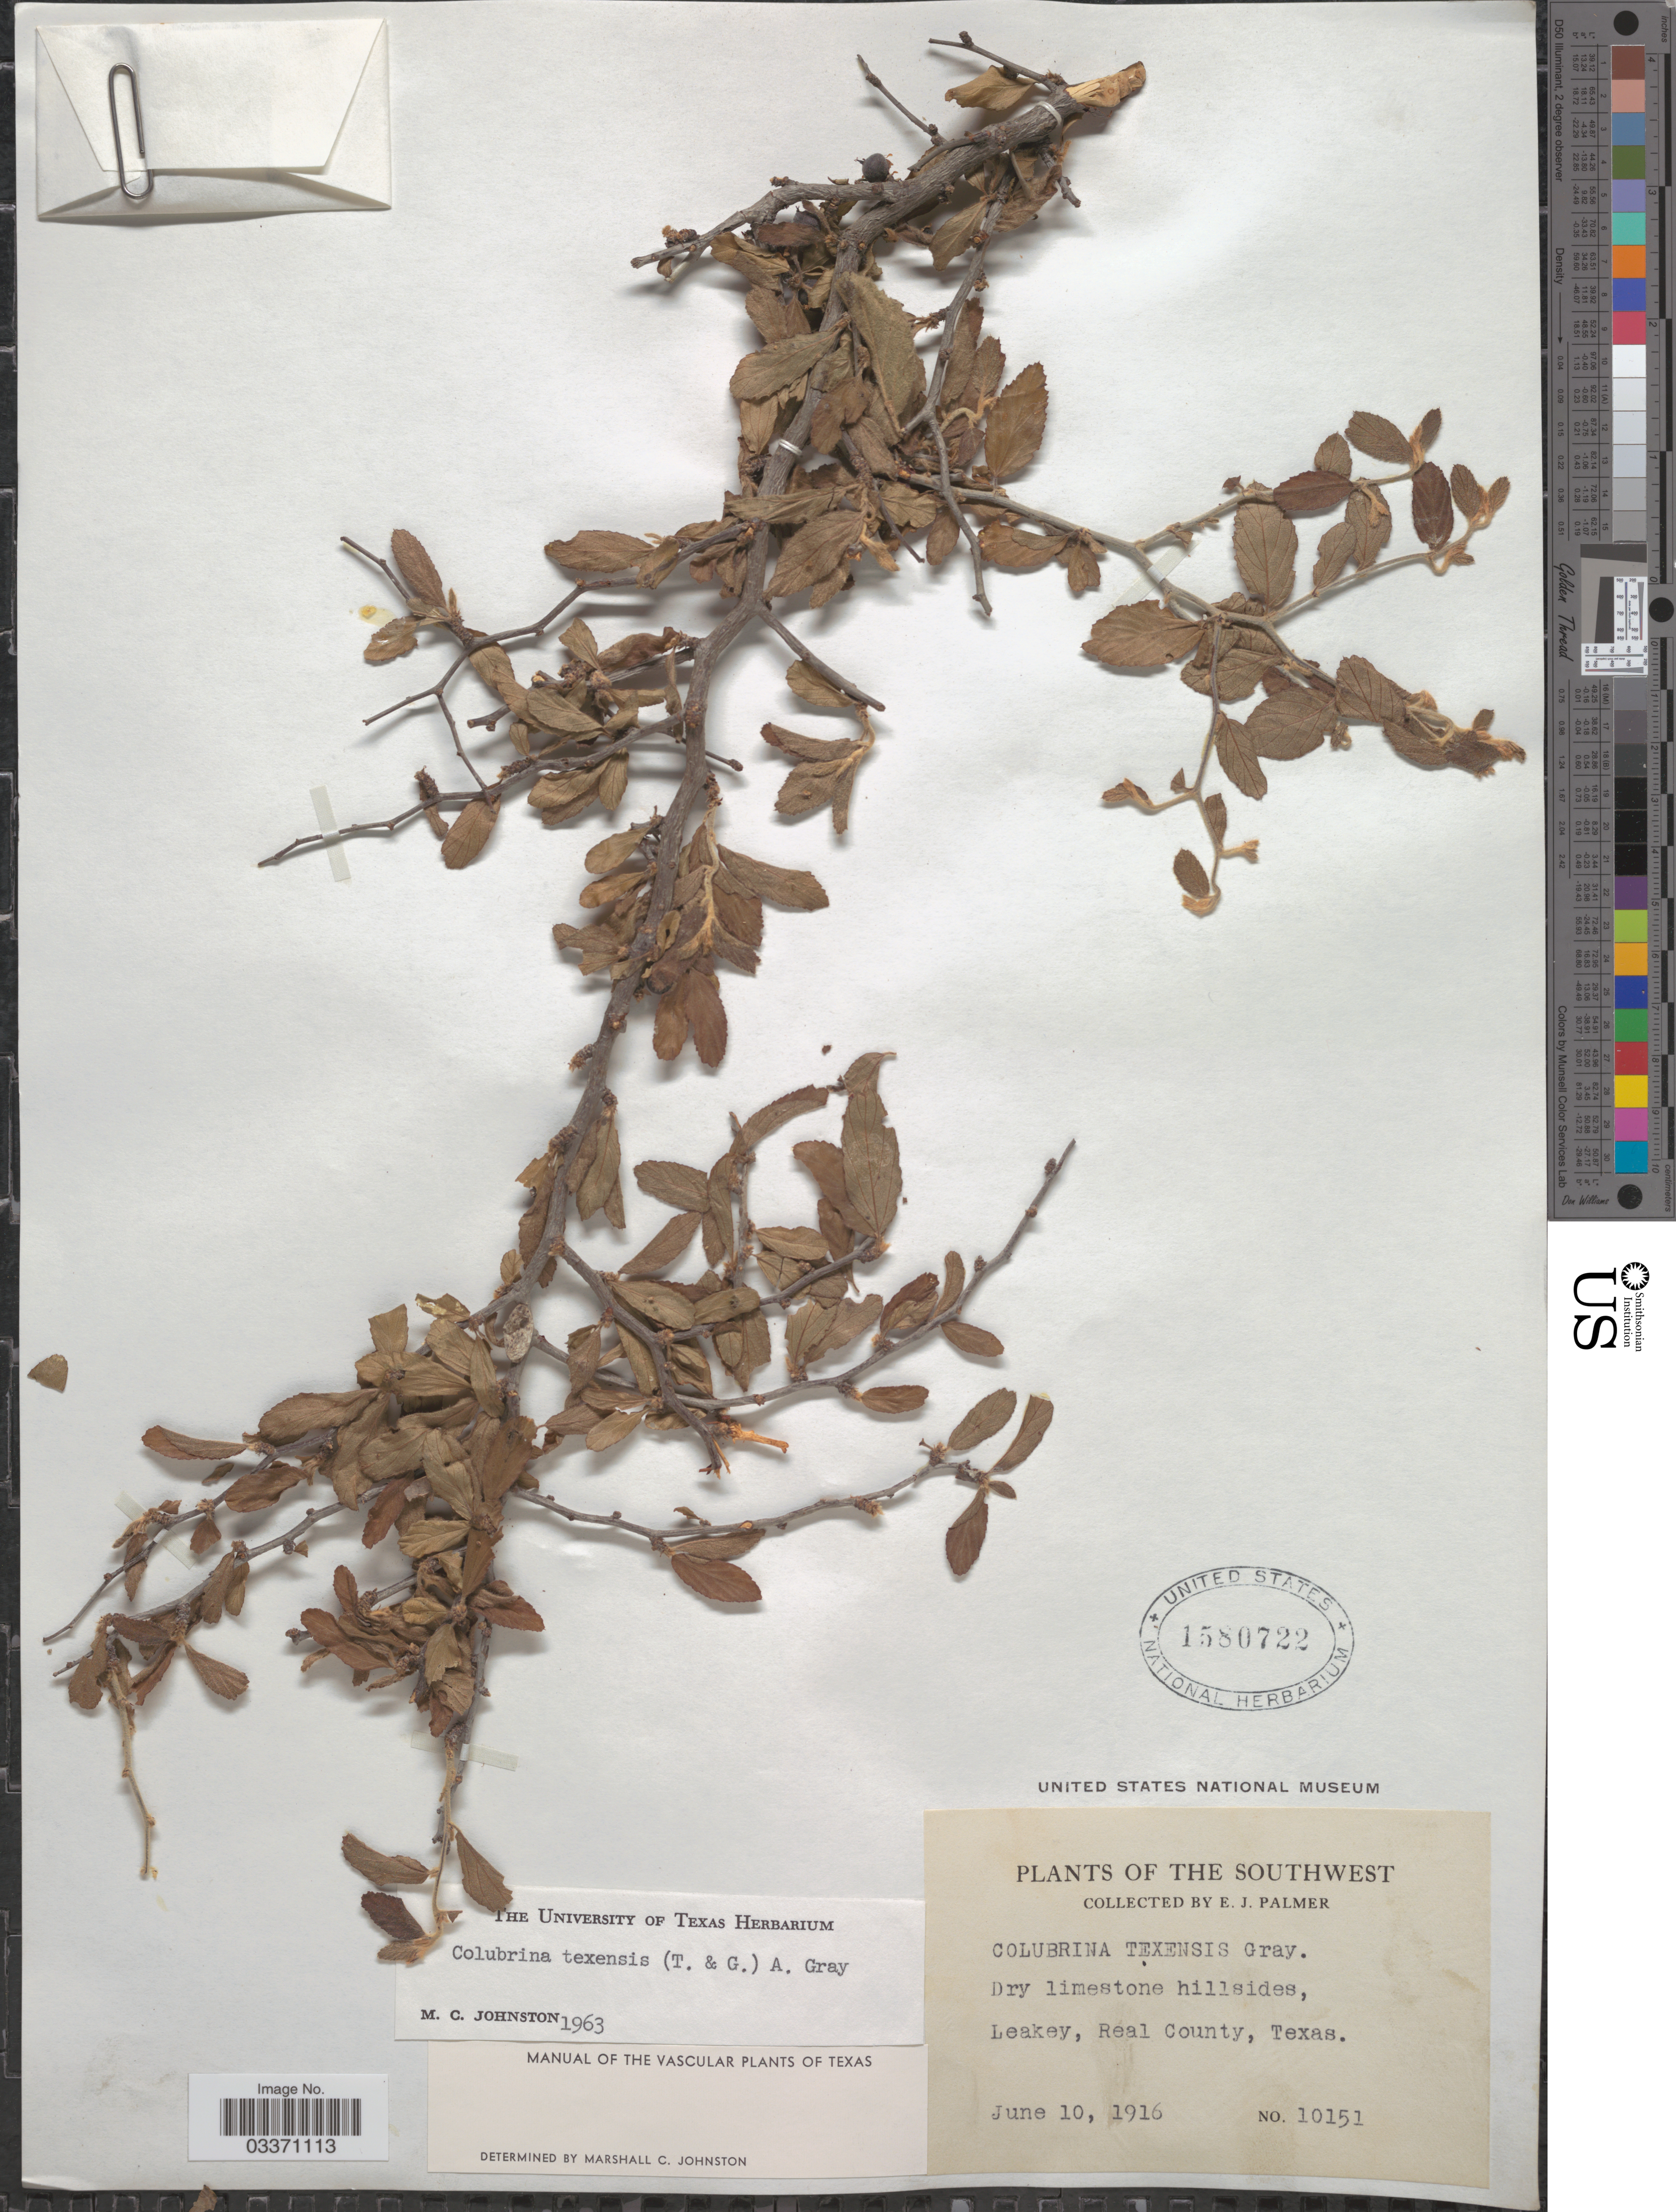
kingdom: Plantae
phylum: Tracheophyta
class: Magnoliopsida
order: Rosales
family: Rhamnaceae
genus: Colubrina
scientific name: Colubrina texensis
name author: (Torr. & A. Gray) A. Gray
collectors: E. J. Palmer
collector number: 10151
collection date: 1916-06-10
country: United States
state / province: Texas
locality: The Southwest, Leakey, Real County.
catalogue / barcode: US 1580722